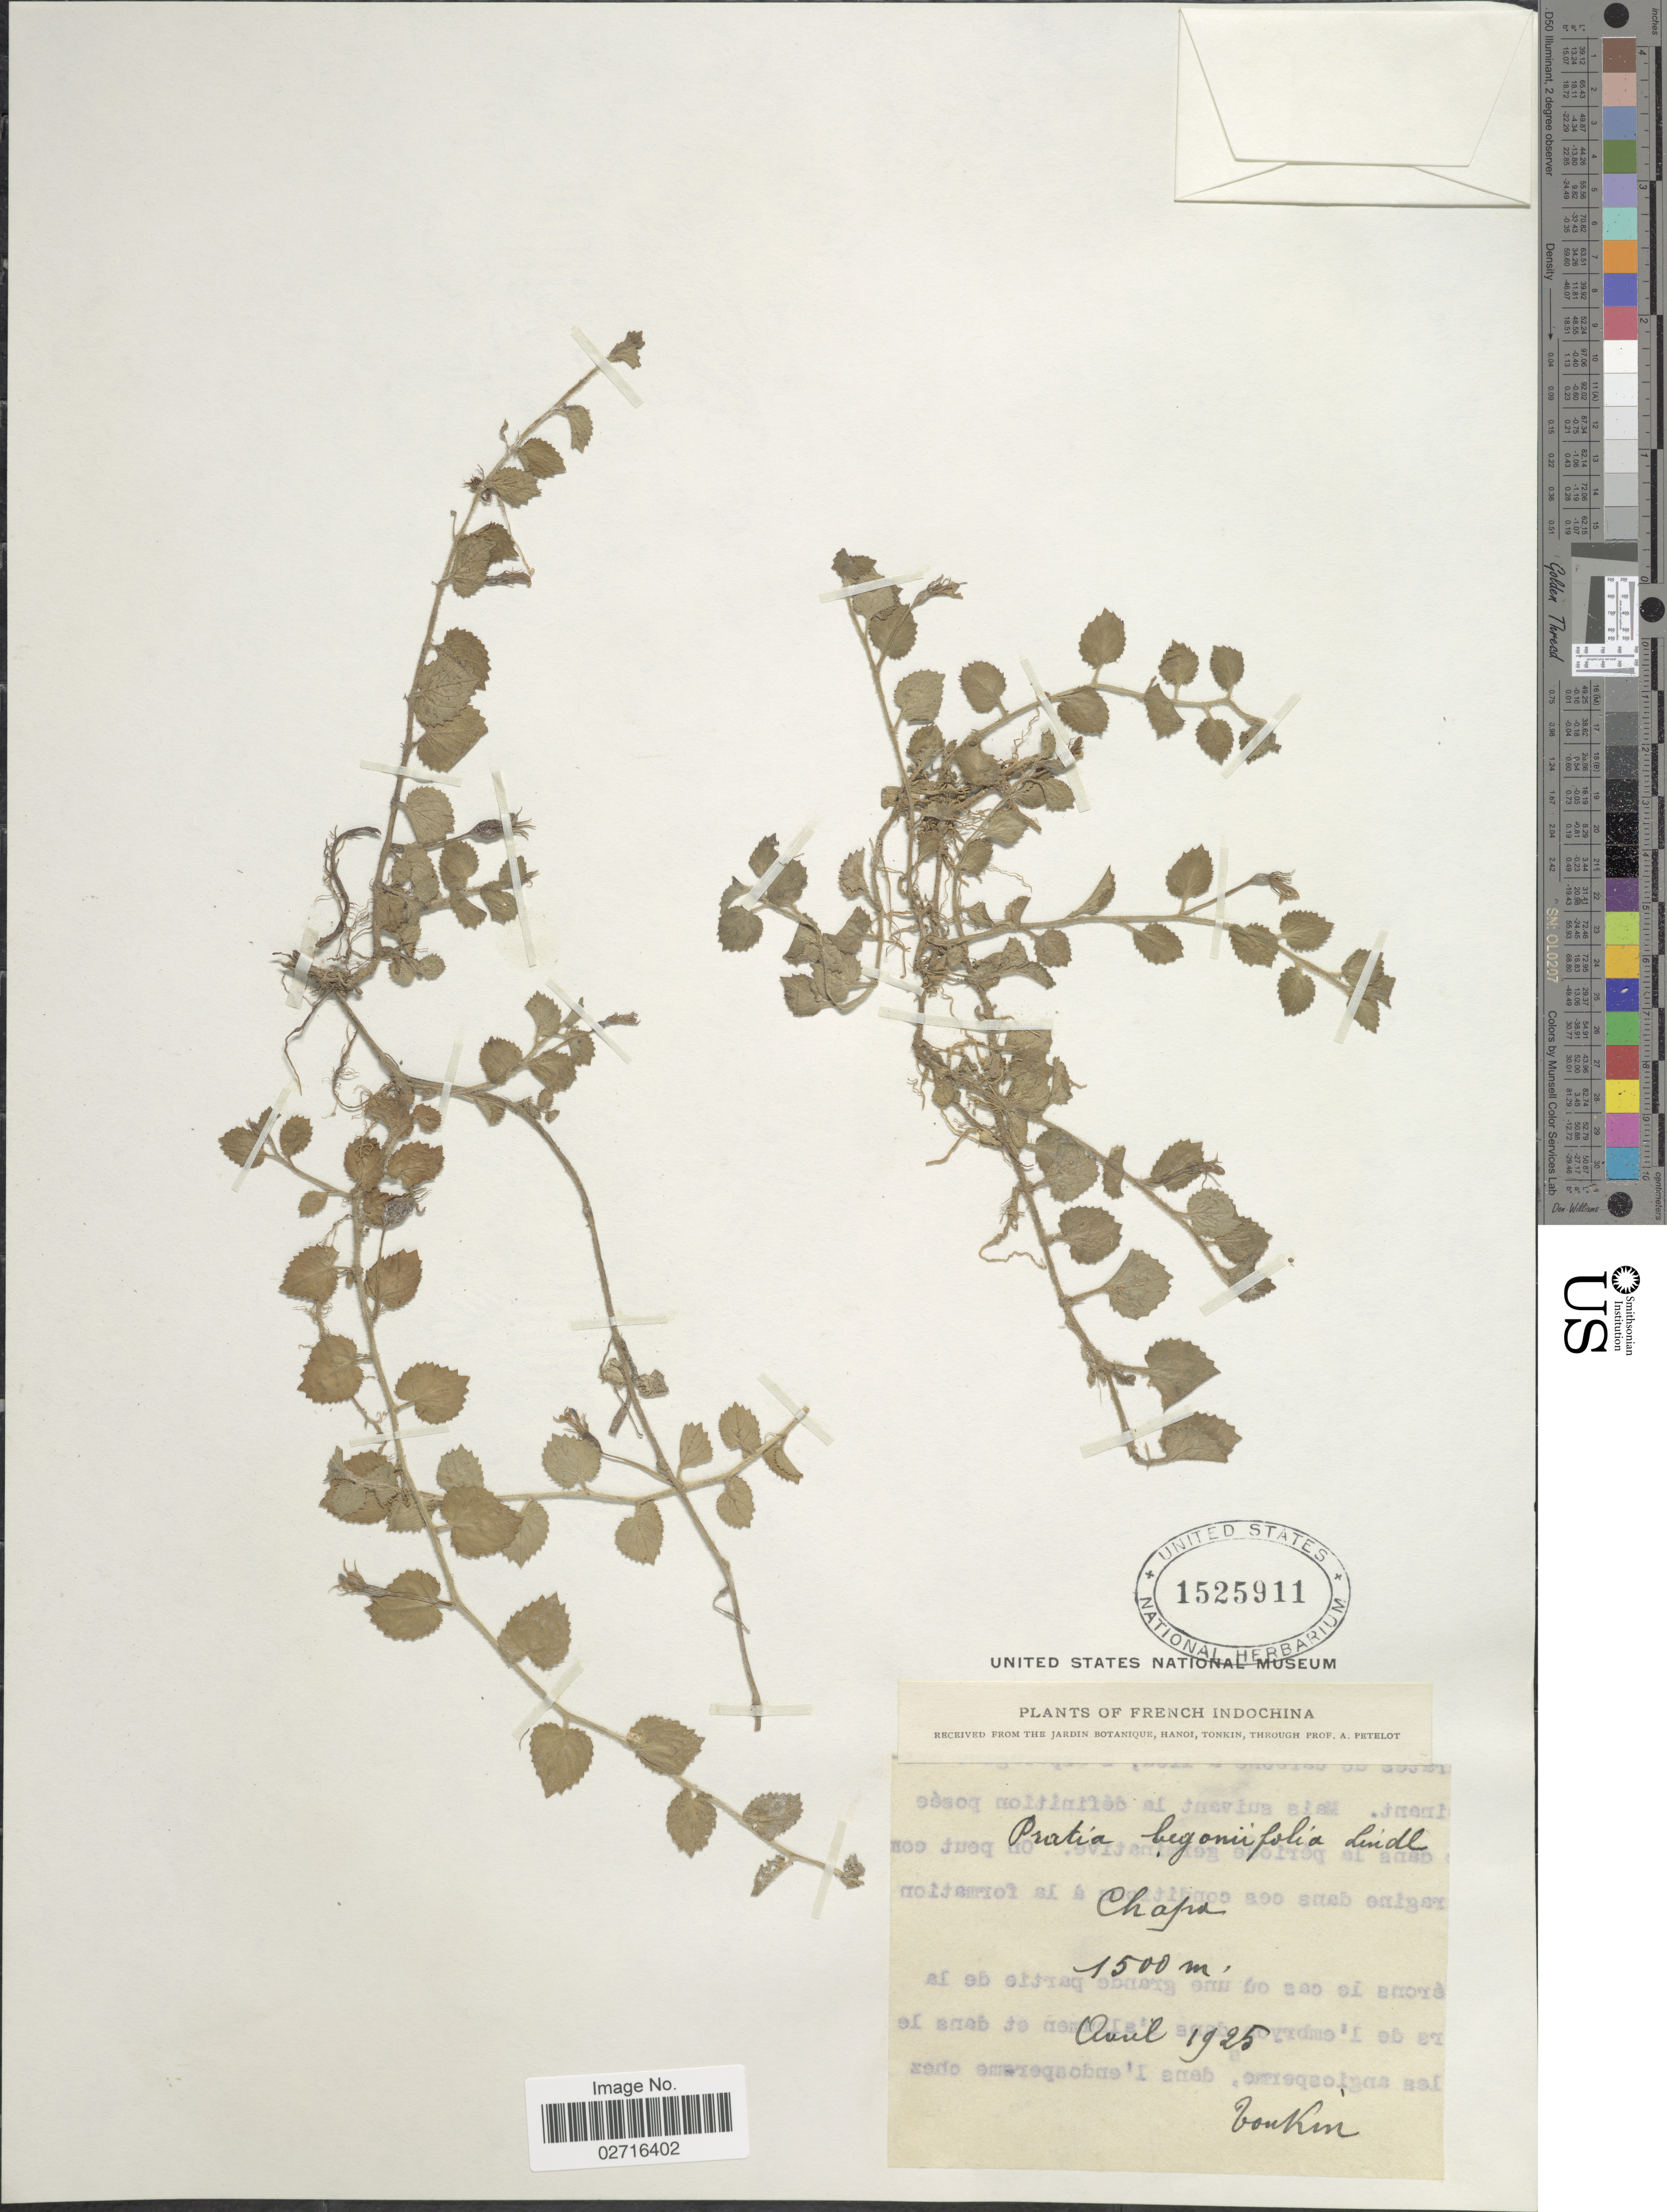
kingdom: Plantae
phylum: Tracheophyta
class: Magnoliopsida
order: Asterales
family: Campanulaceae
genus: Pratia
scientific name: Pratia nummularia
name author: (Lam.) A. Braun & Asch.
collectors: Ex herb. Jardin Botanique, Hanoi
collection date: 1925-04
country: Vietnam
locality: French Indochina, Chapa. Tonkin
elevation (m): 1500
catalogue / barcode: US 1525911